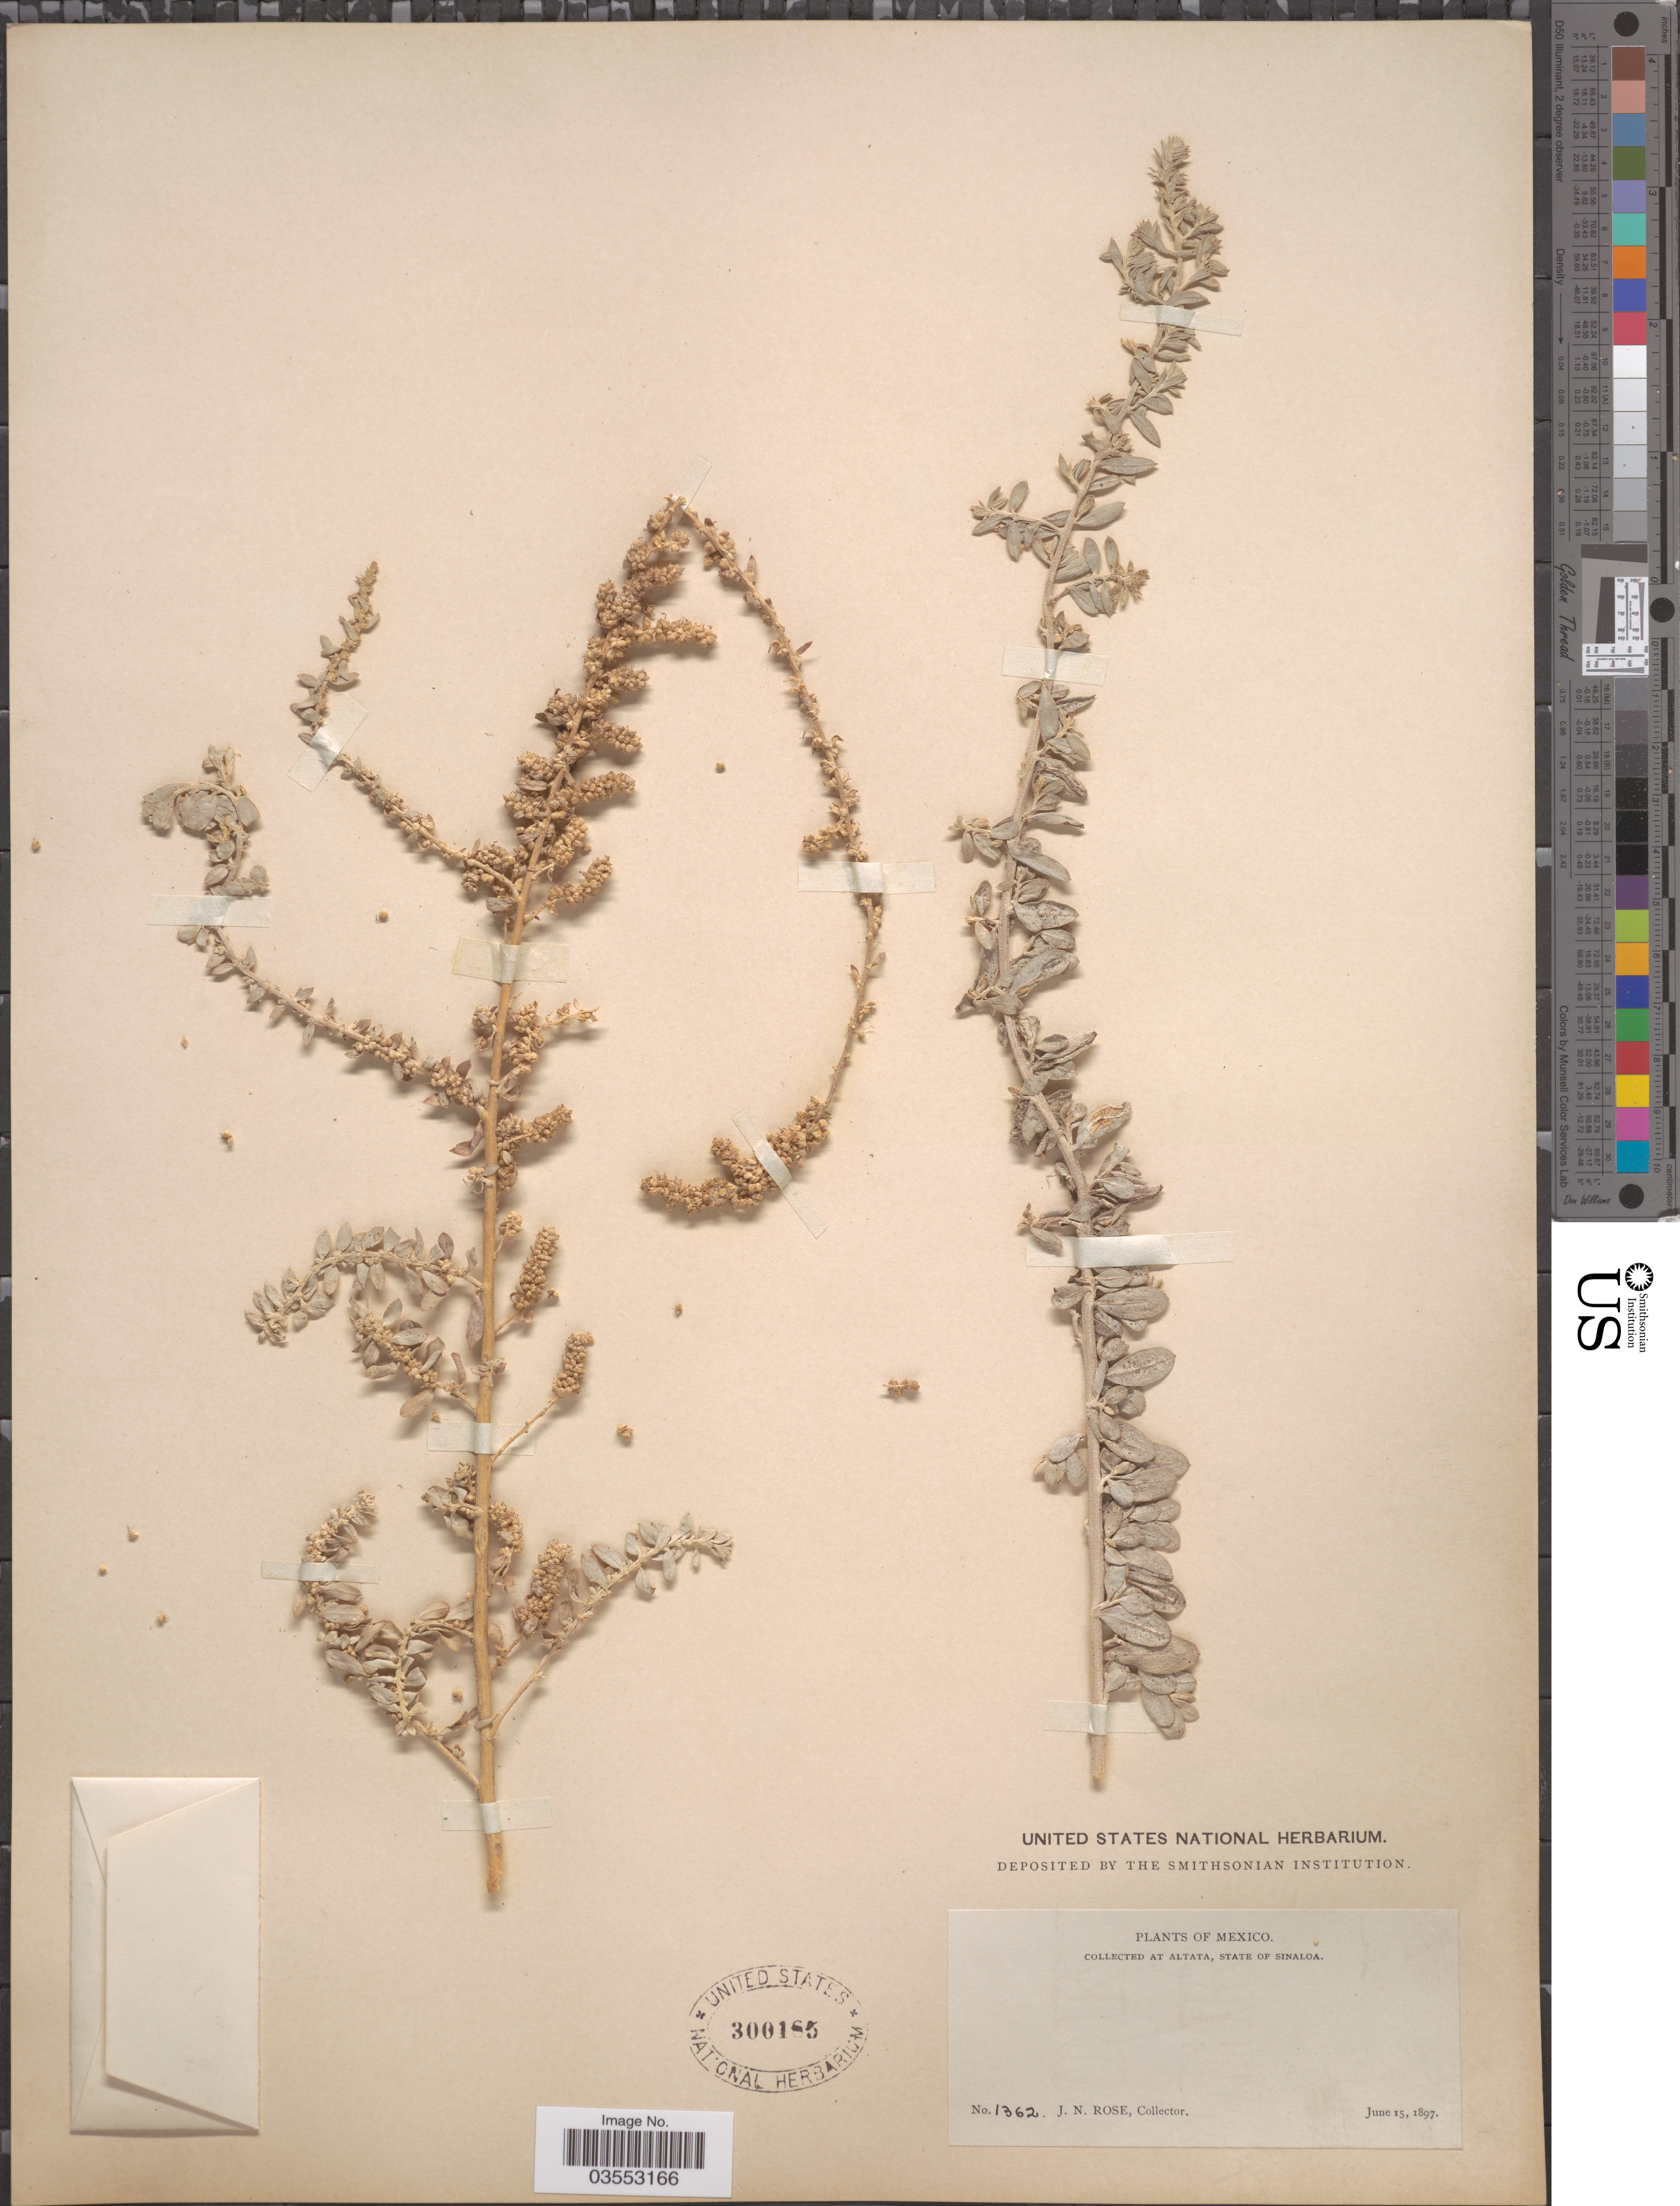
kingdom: Plantae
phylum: Tracheophyta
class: Magnoliopsida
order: Caryophyllales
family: Amaranthaceae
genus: Atriplex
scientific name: Atriplex barclayana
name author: (Benth.) D. Dietr.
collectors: J. N. Rose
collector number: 1362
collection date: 1897-06-15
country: Mexico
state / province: Sinaloa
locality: At Altata.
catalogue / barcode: US 300185